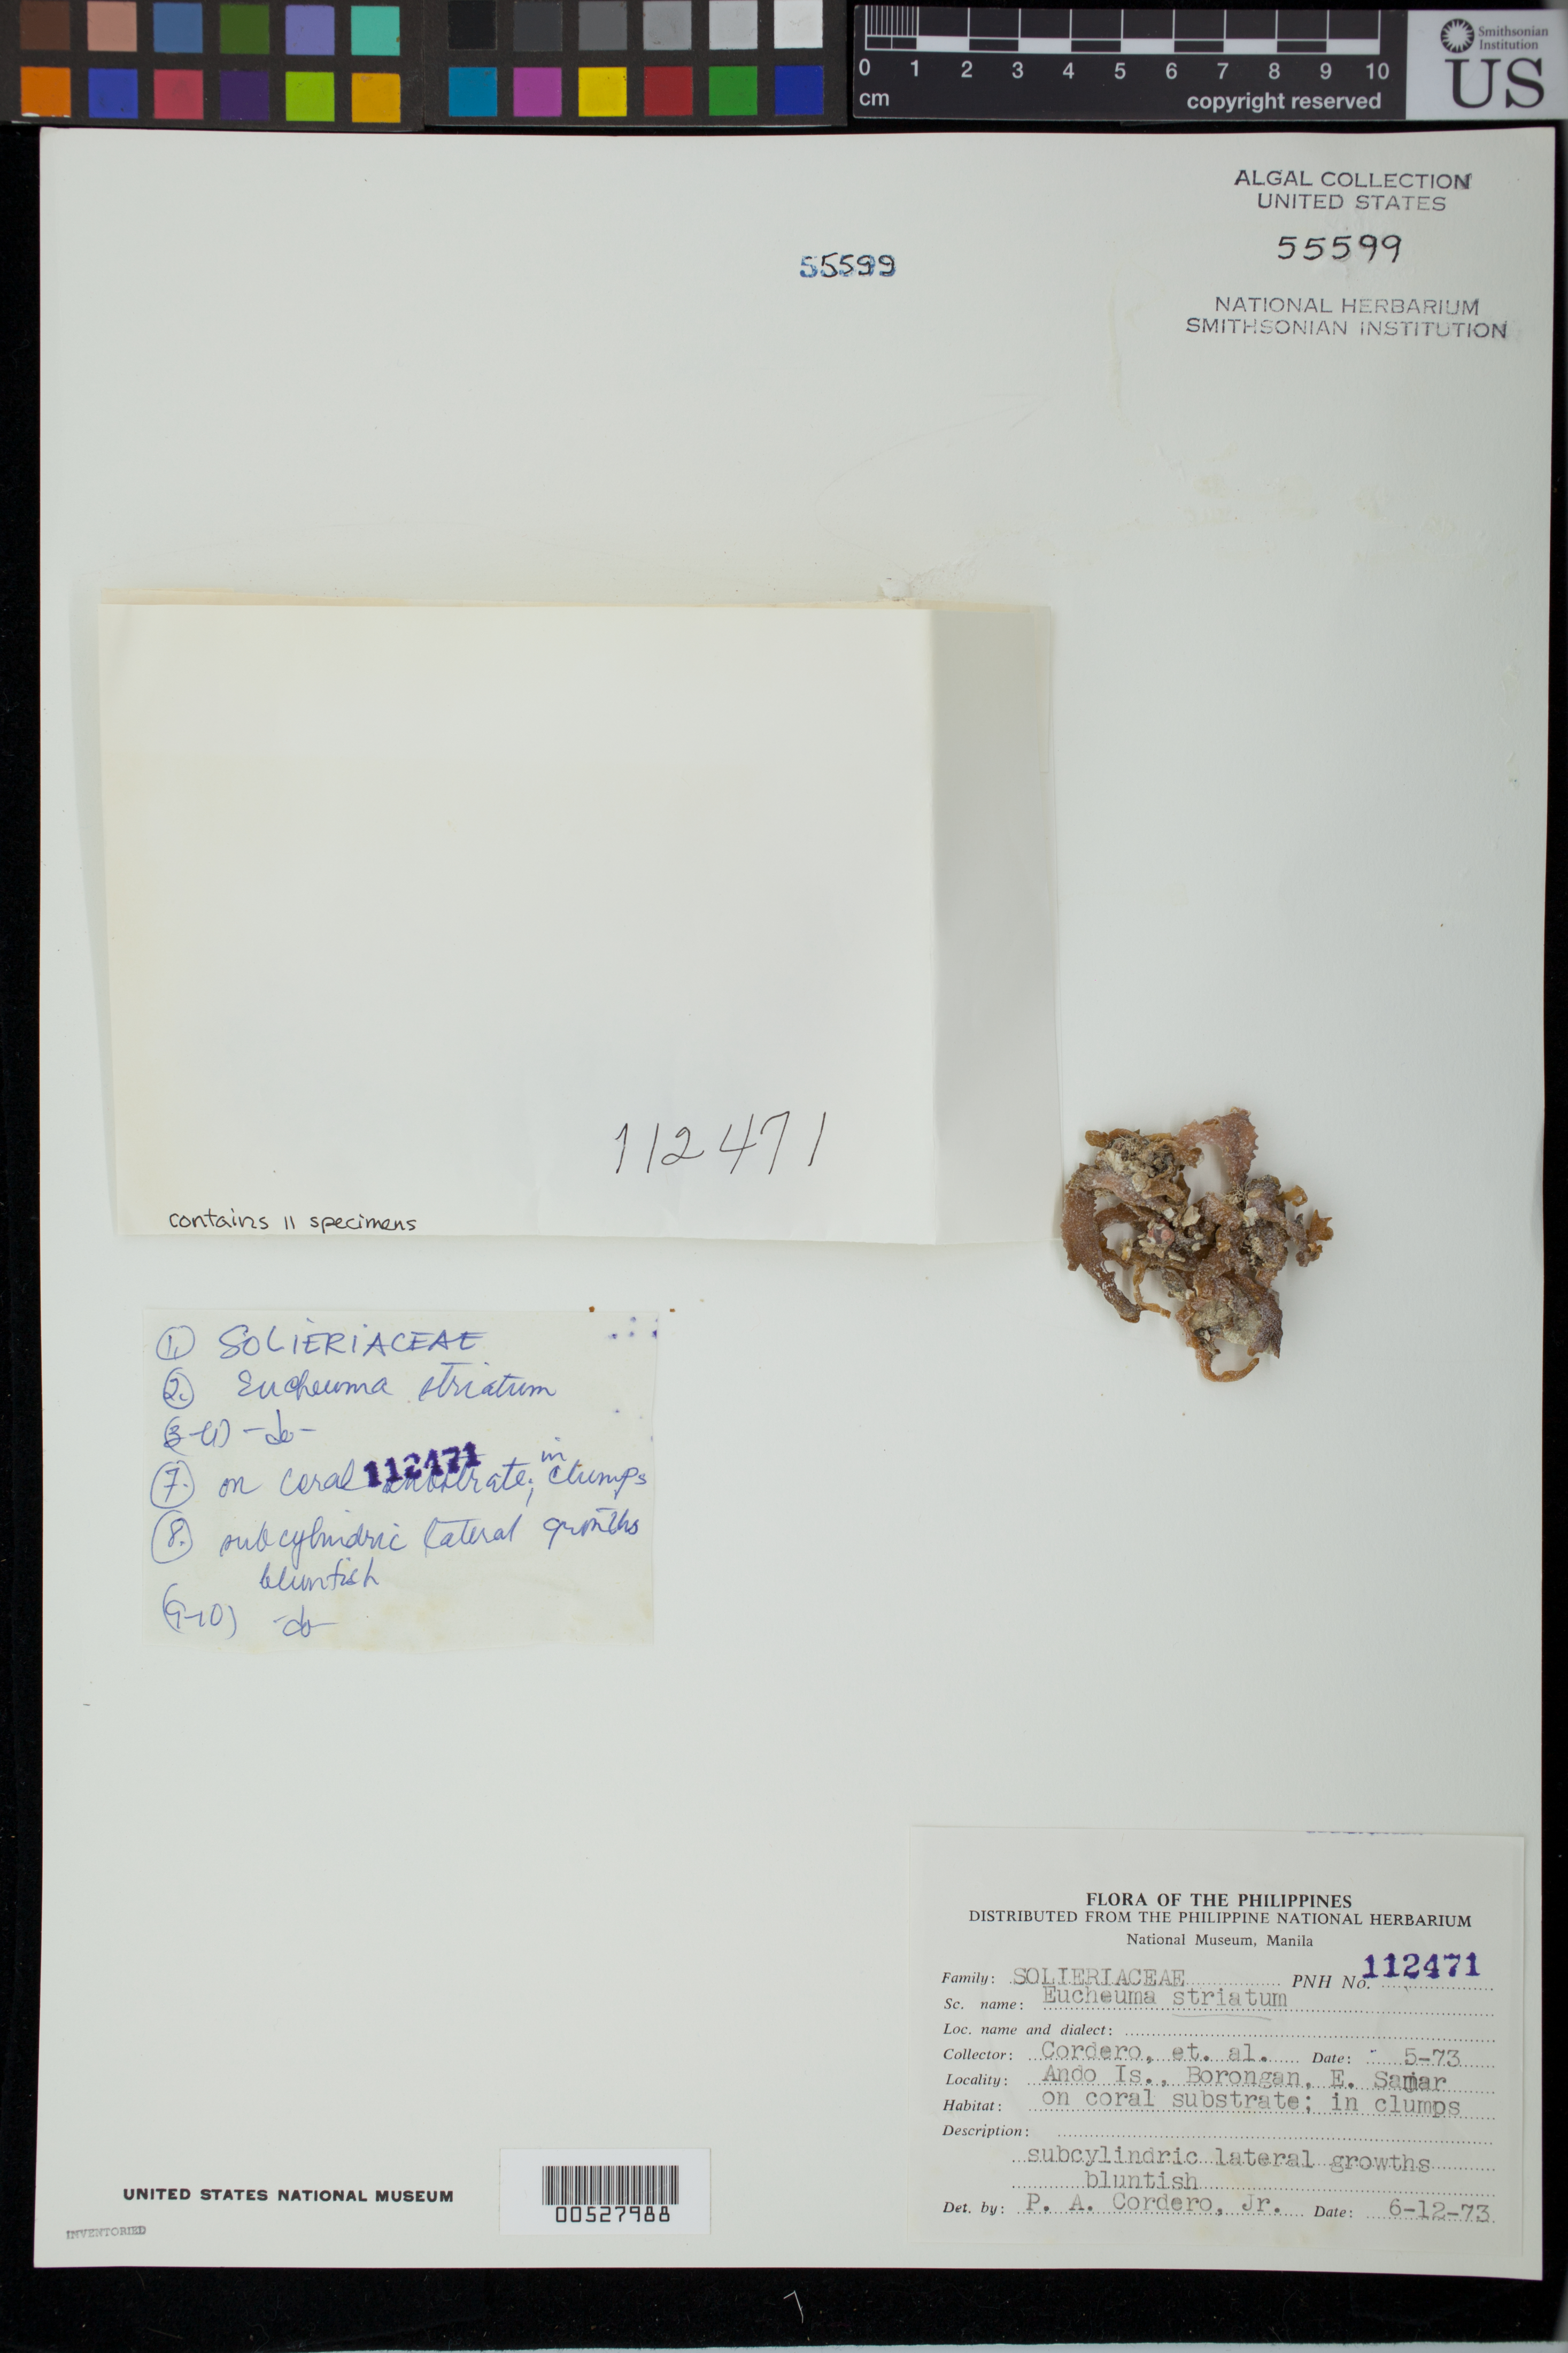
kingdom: Plantae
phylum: Rhodophyta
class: Florideophyceae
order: Gigartinales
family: Solieriaceae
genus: Kappaphycus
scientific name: Kappaphycus striatum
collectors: P. A. Cordero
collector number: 112471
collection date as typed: May 1973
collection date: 1973-05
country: Philippines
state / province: Eastern Visayas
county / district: Eastern Samar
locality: Ando island, borongan, east samar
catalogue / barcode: US 55599